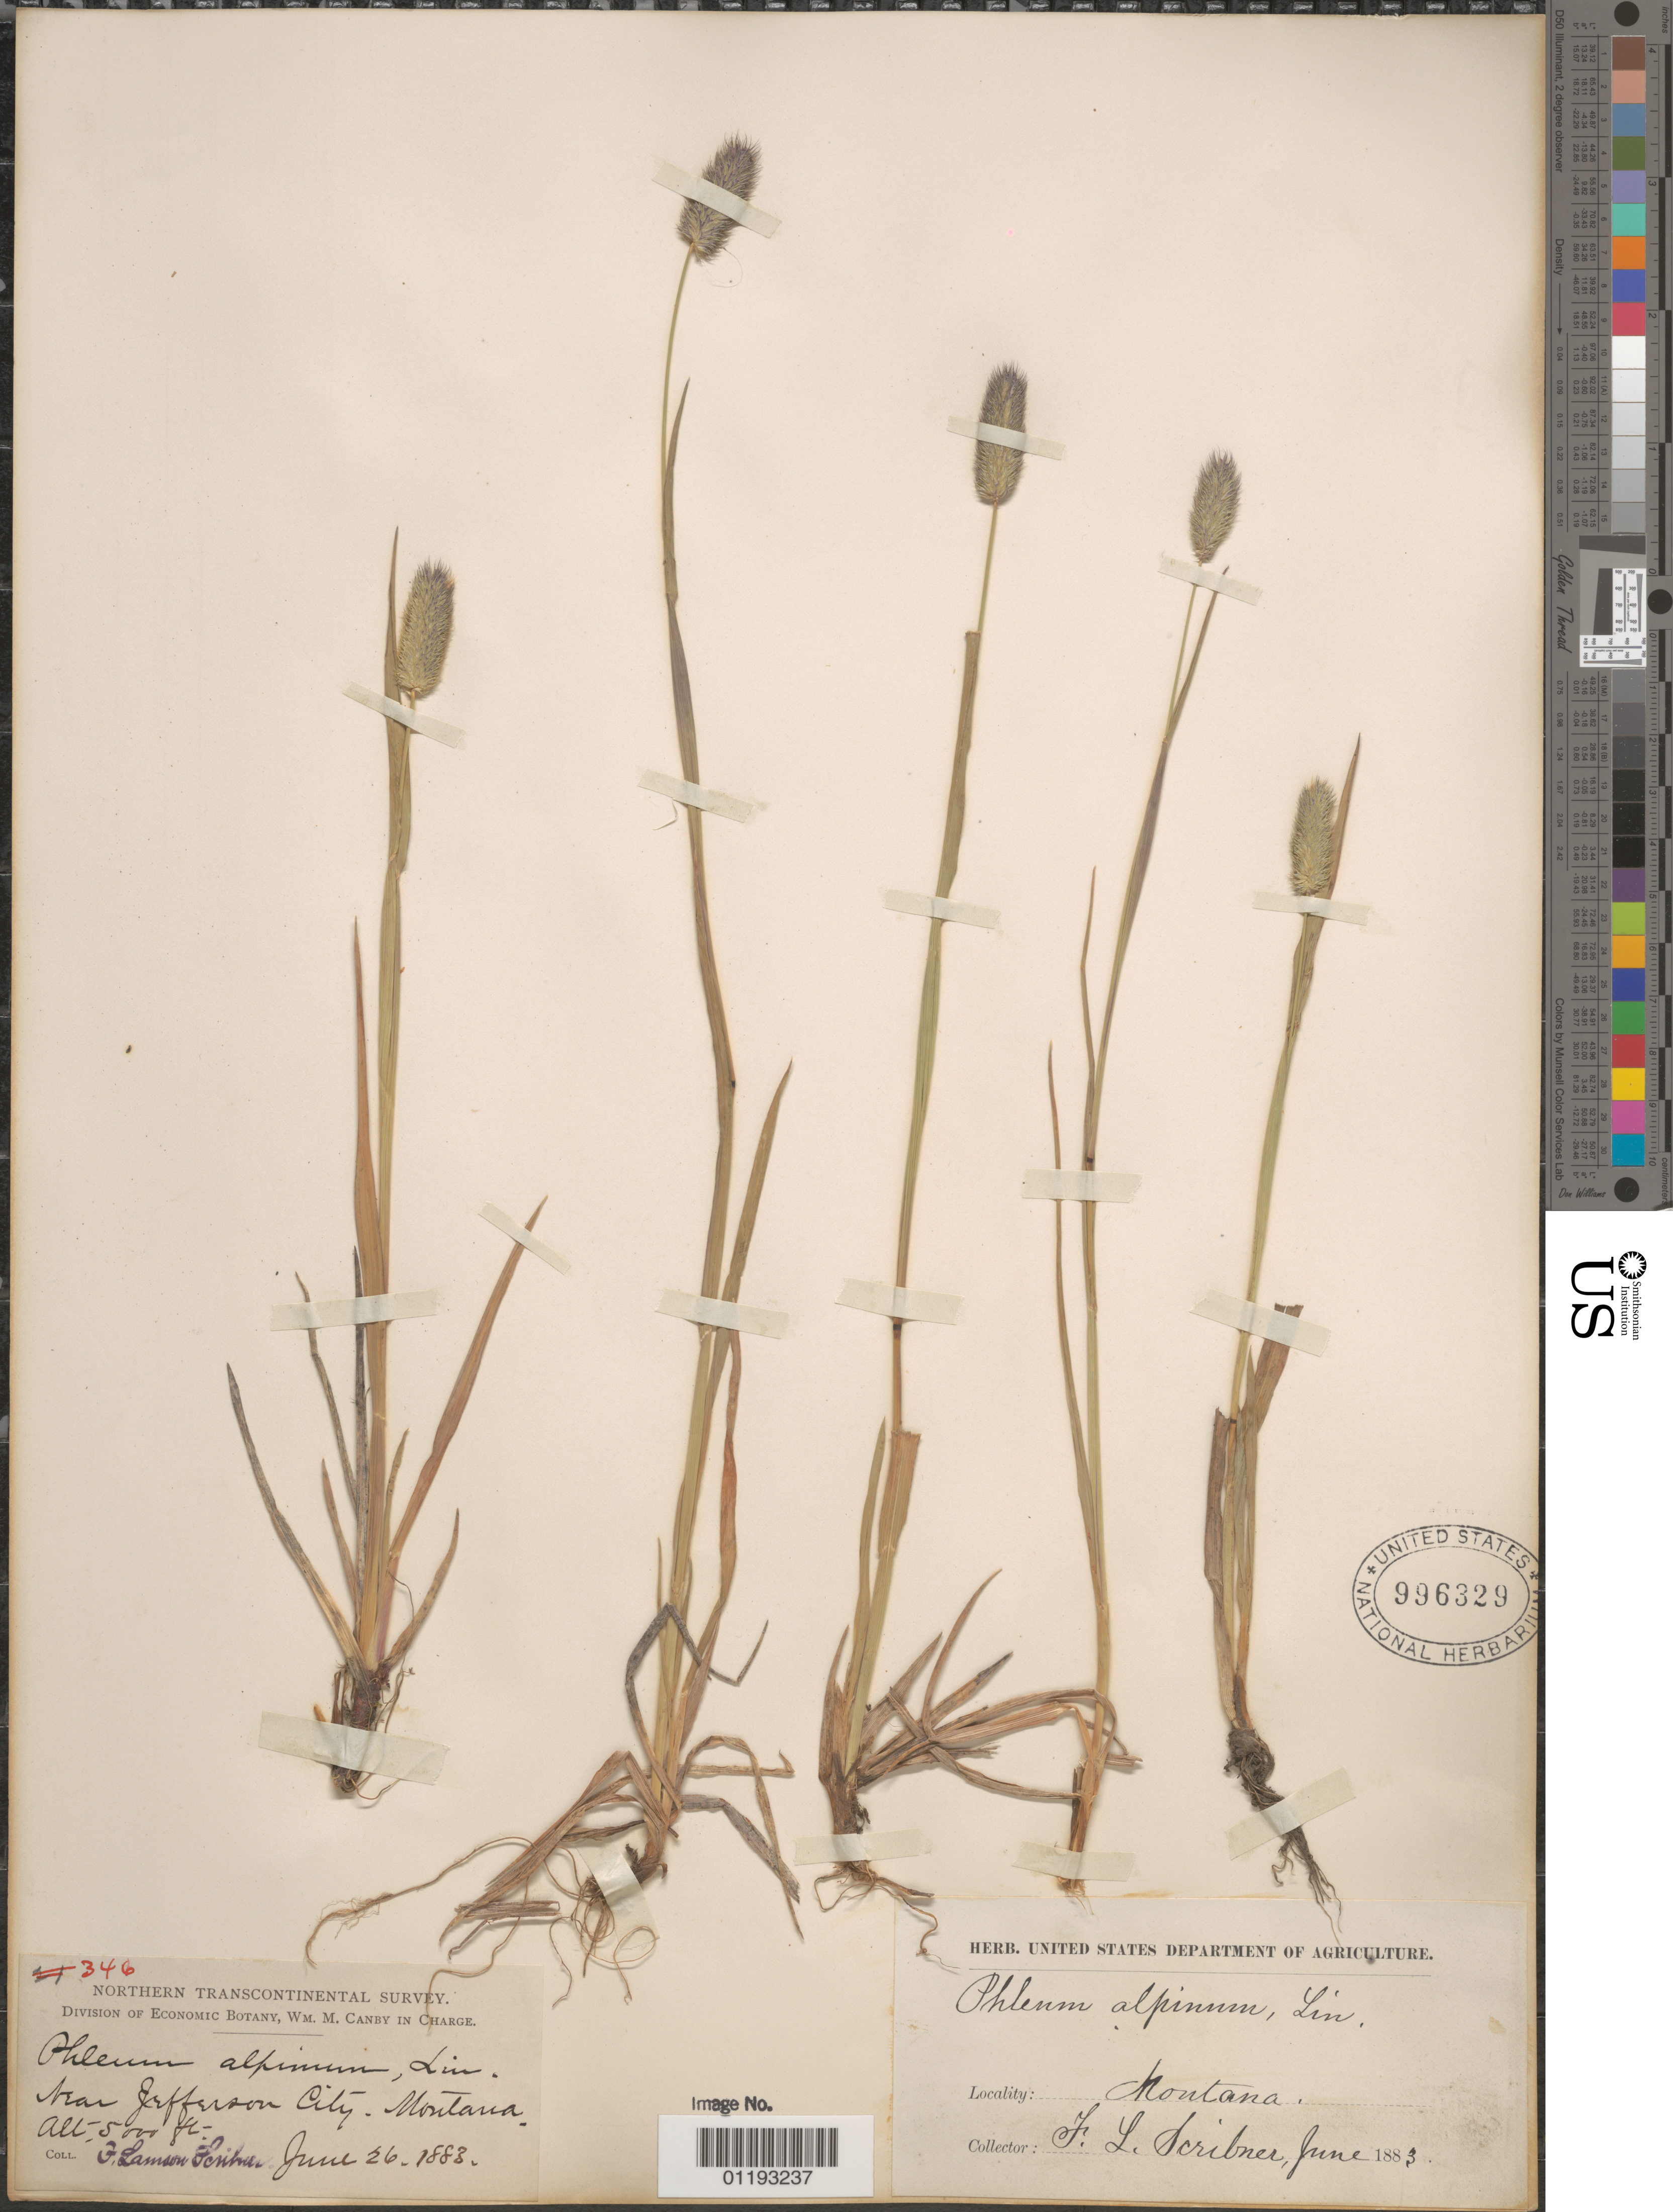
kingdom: Plantae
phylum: Tracheophyta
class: Liliopsida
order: Poales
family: Poaceae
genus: Phleum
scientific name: Phleum alpinum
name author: L.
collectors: F. L. Scribner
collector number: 346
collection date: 1883-06-27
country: United States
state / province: Montana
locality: near Jefferson City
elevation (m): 1524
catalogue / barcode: US 996329